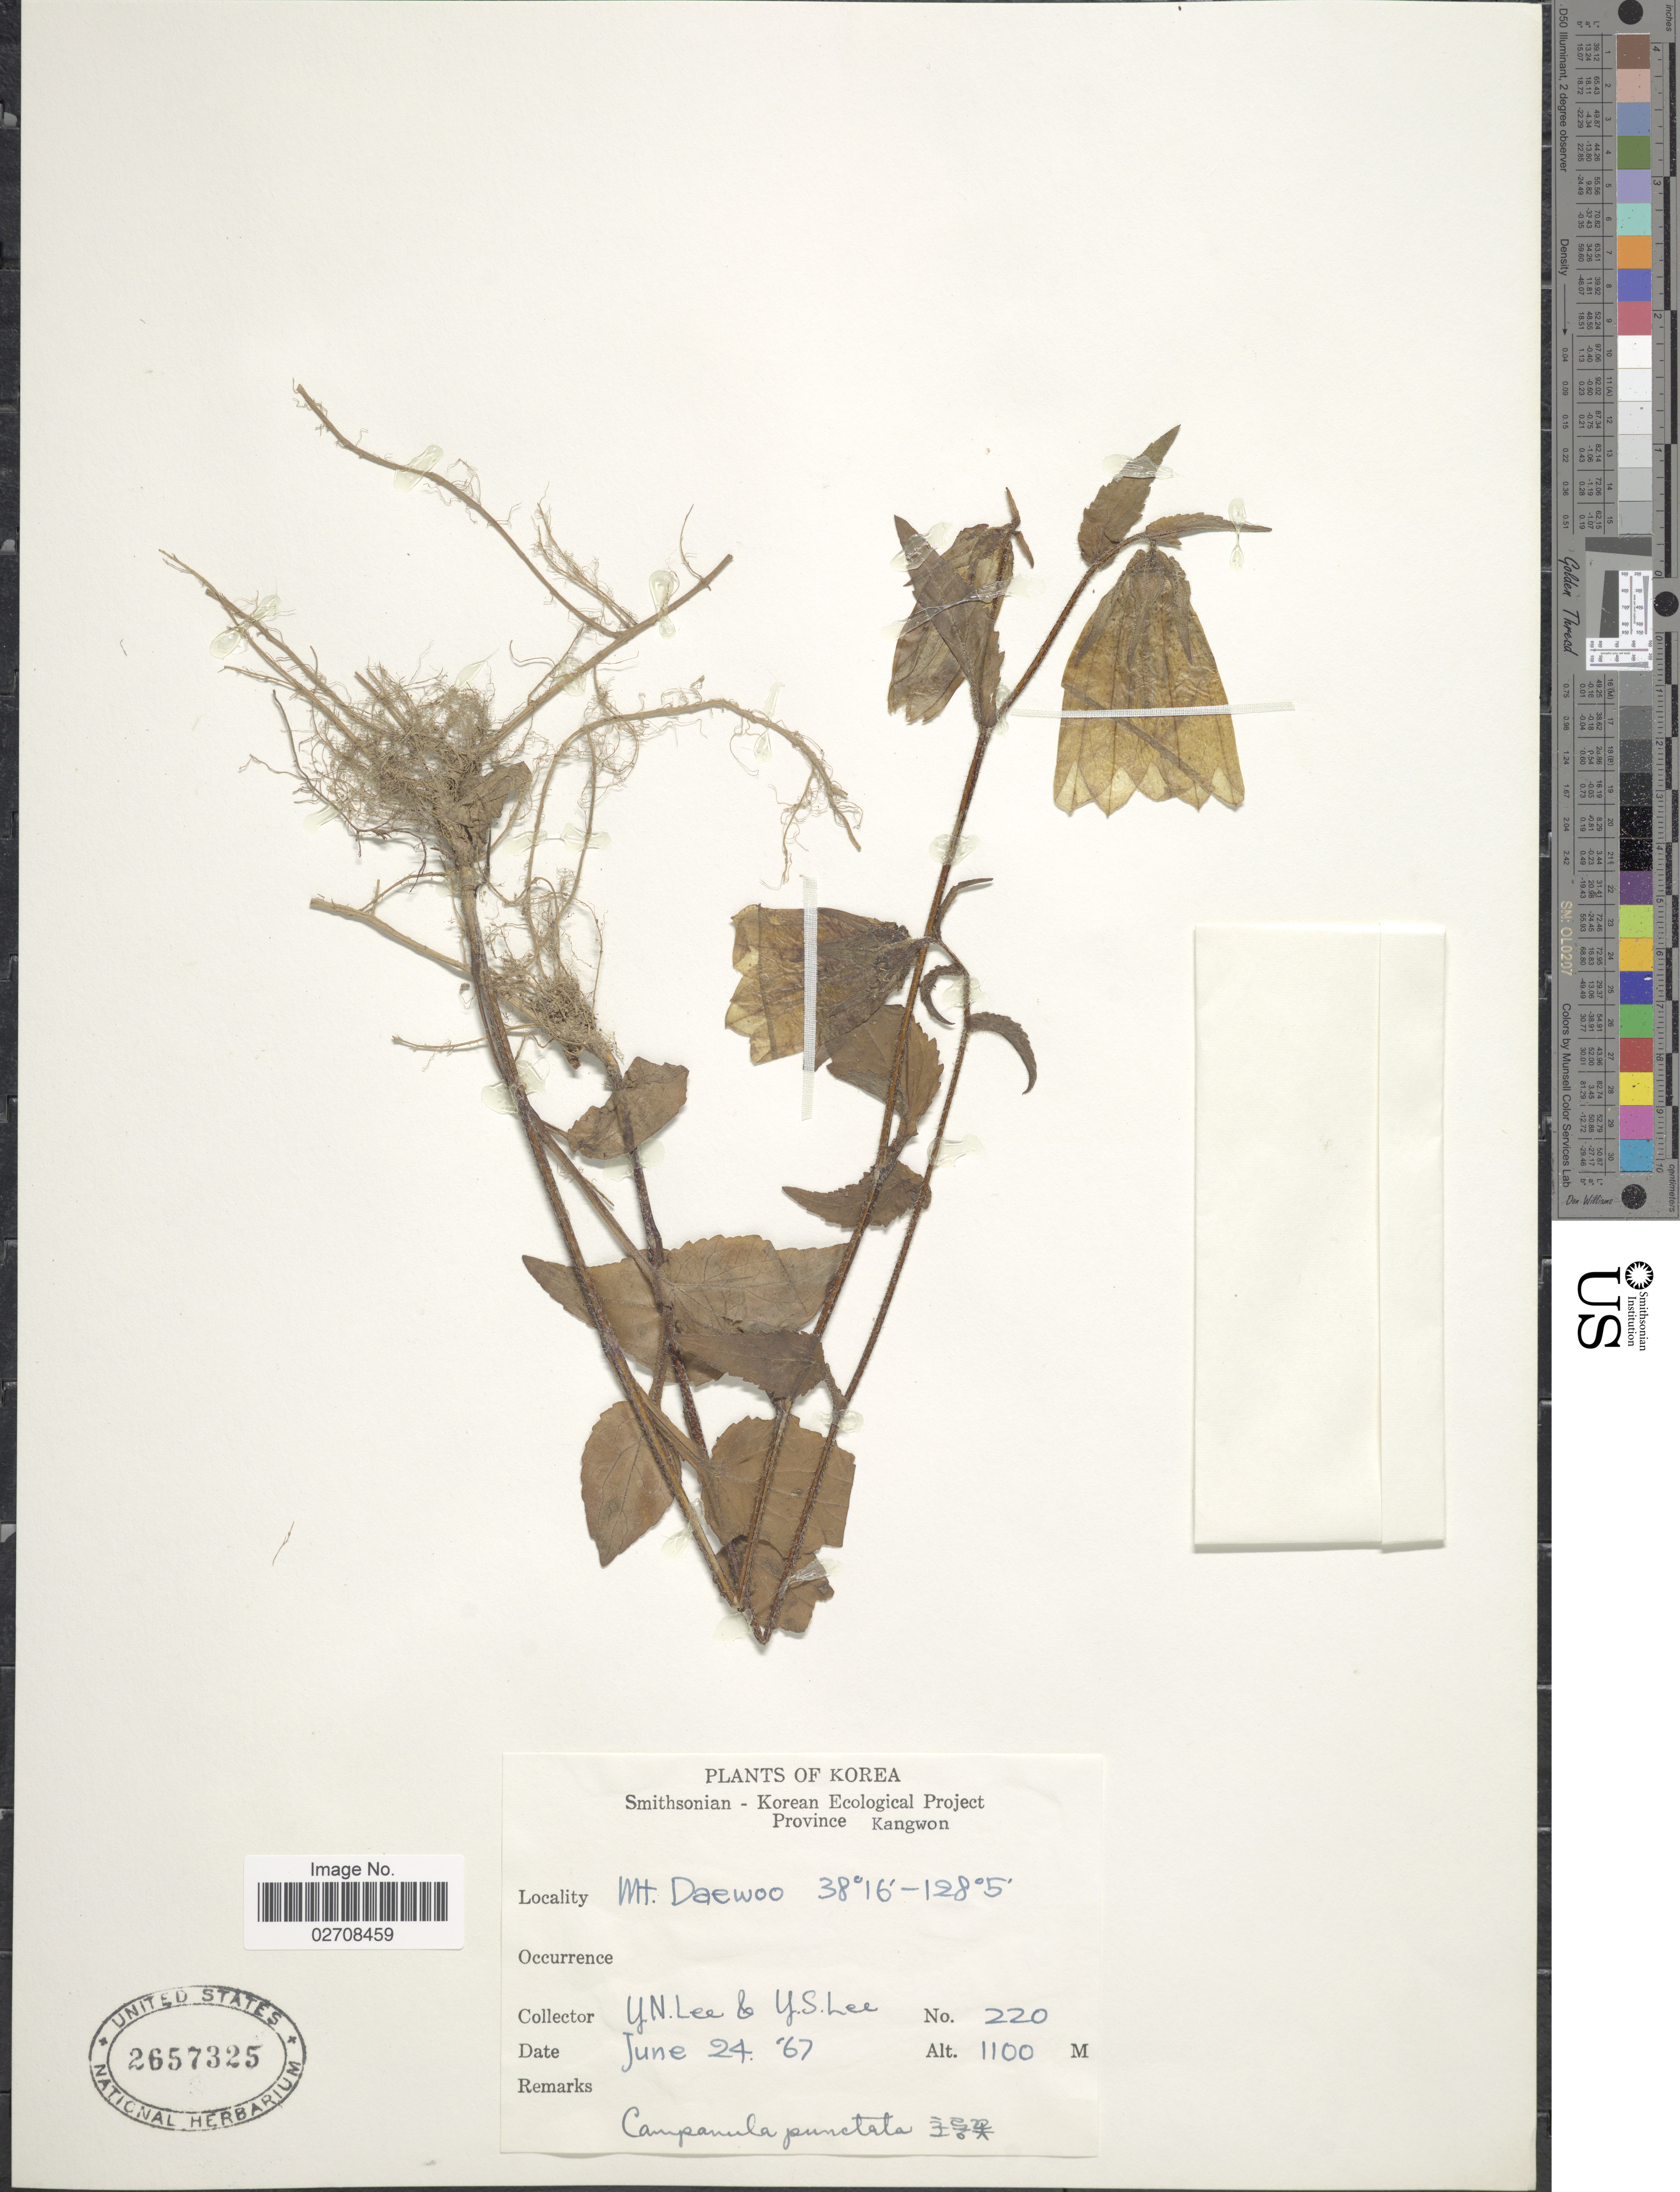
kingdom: Plantae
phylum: Tracheophyta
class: Magnoliopsida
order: Asterales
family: Campanulaceae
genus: Campanula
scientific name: Campanula punctata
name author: Lam.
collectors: Y. N. Lee & Y. S. Lee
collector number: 220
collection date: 1867-06-24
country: North Korea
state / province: Kangwon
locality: Mt. Daewoo.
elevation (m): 1100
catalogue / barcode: US 2657325